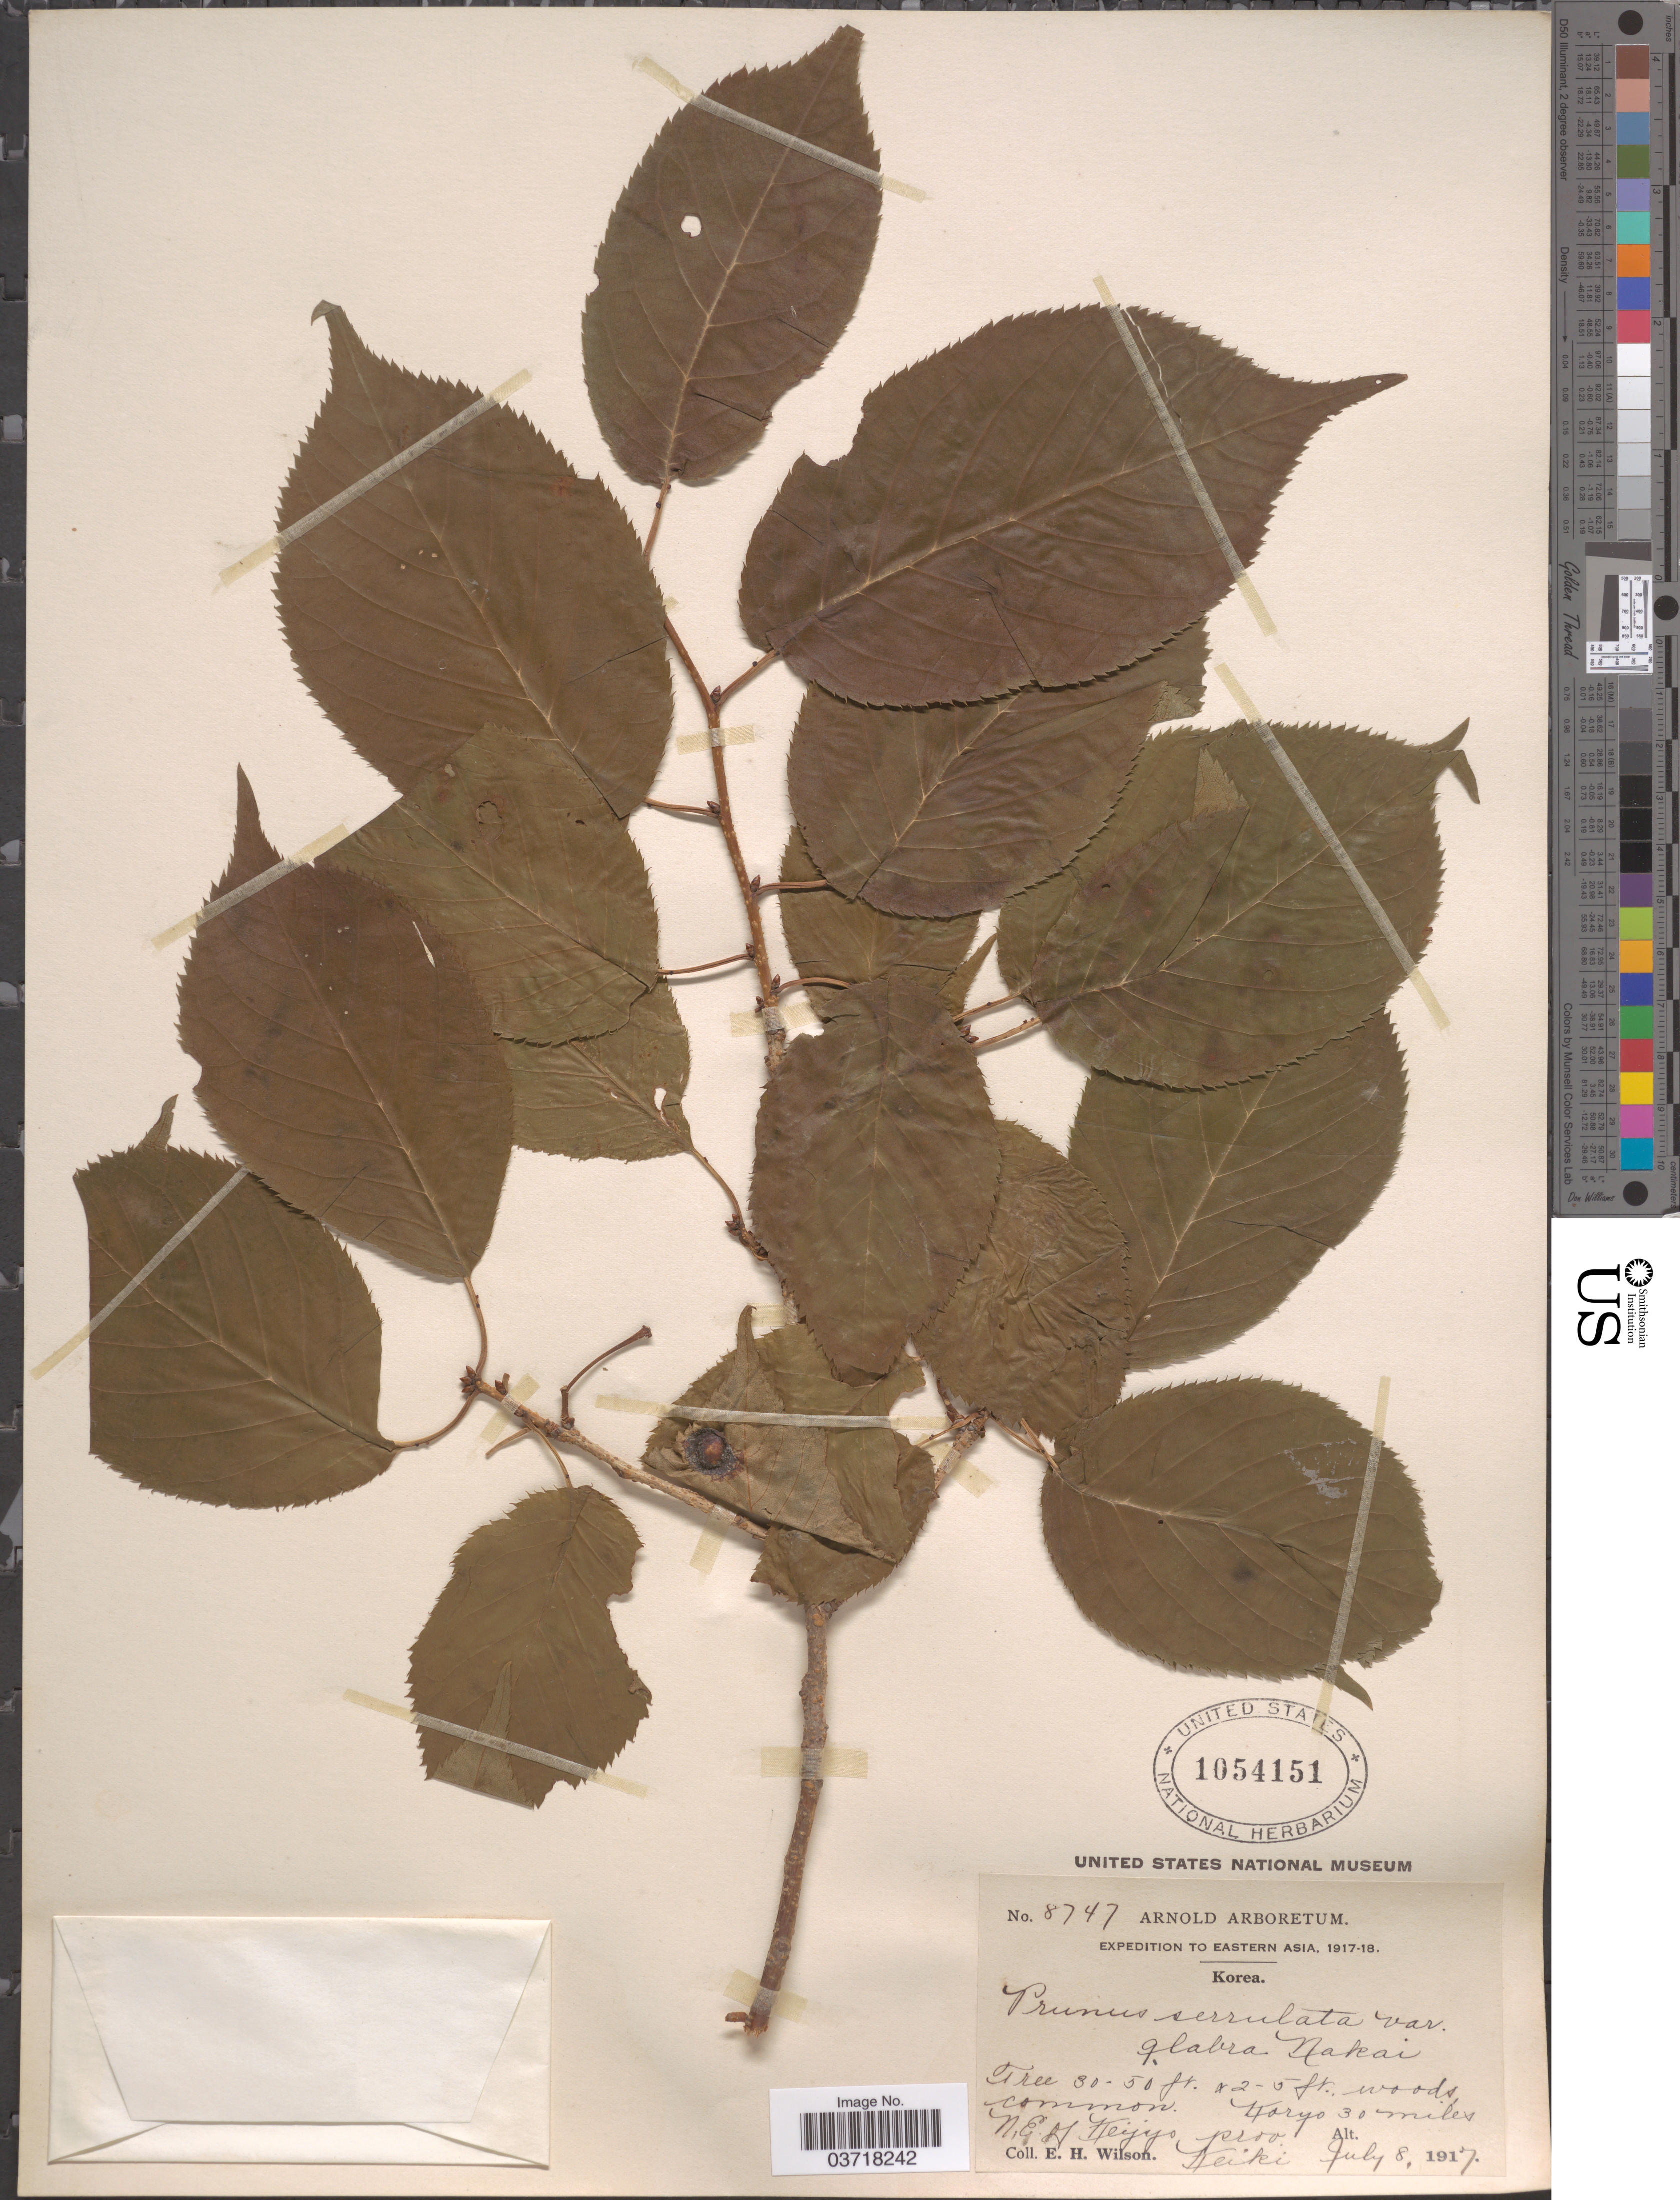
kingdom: Plantae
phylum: Tracheophyta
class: Magnoliopsida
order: Rosales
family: Rosaceae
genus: Prunus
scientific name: Prunus serrulata var. glabra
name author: (Makino) Nakai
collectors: E. Wilson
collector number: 8747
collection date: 1917-07-08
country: South Korea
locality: Koryo 30 miles N.E. of Keijyo, prov. Keiki.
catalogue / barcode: US 1054151